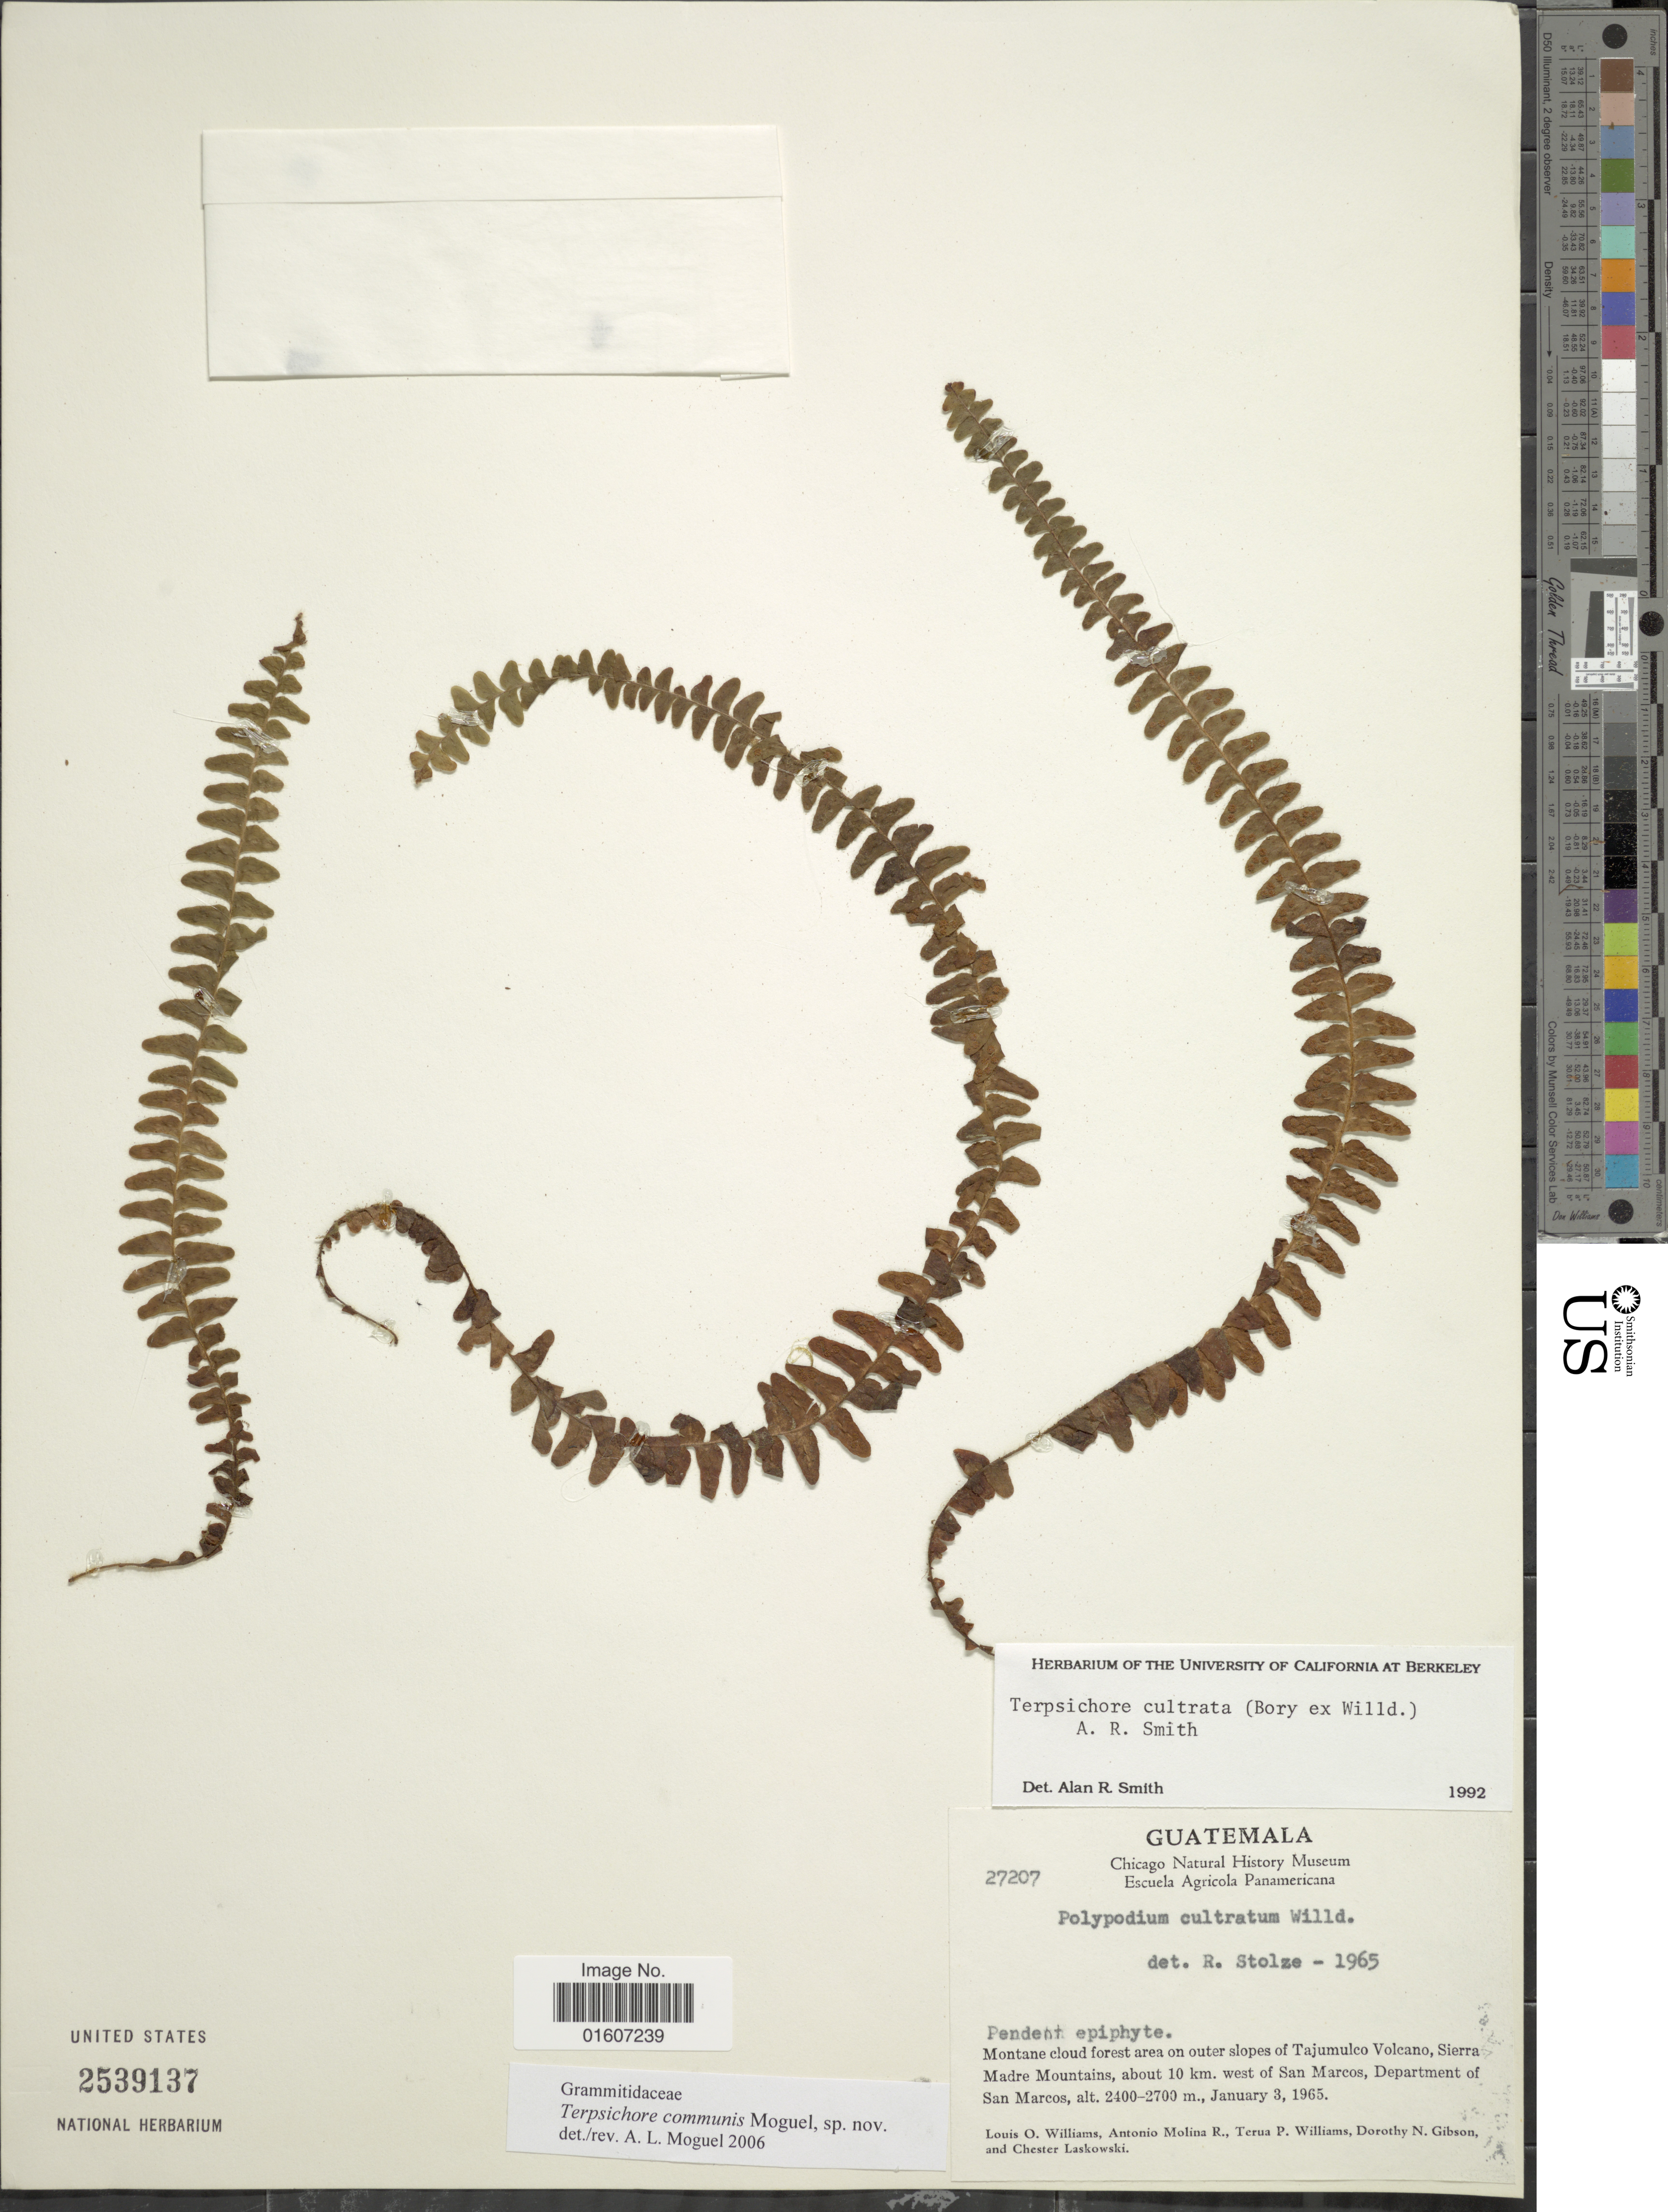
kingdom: Plantae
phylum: Tracheophyta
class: Polypodiopsida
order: Polypodiales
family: Polypodiaceae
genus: Terpsichore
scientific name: Terpsichore communis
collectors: L. O. Williams, A. Molina R., T. P. Williams, D. N. Gibson & C. Laskowski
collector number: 27207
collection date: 1965-01-03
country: Guatemala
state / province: San Marcos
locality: Mountain cloud forest area on outer slopes of Tajumulco Volcano, Sierra Madre Mountains, about 10 km. west of San marcos, Department of San Marcos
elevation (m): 2400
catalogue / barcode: US 2539137